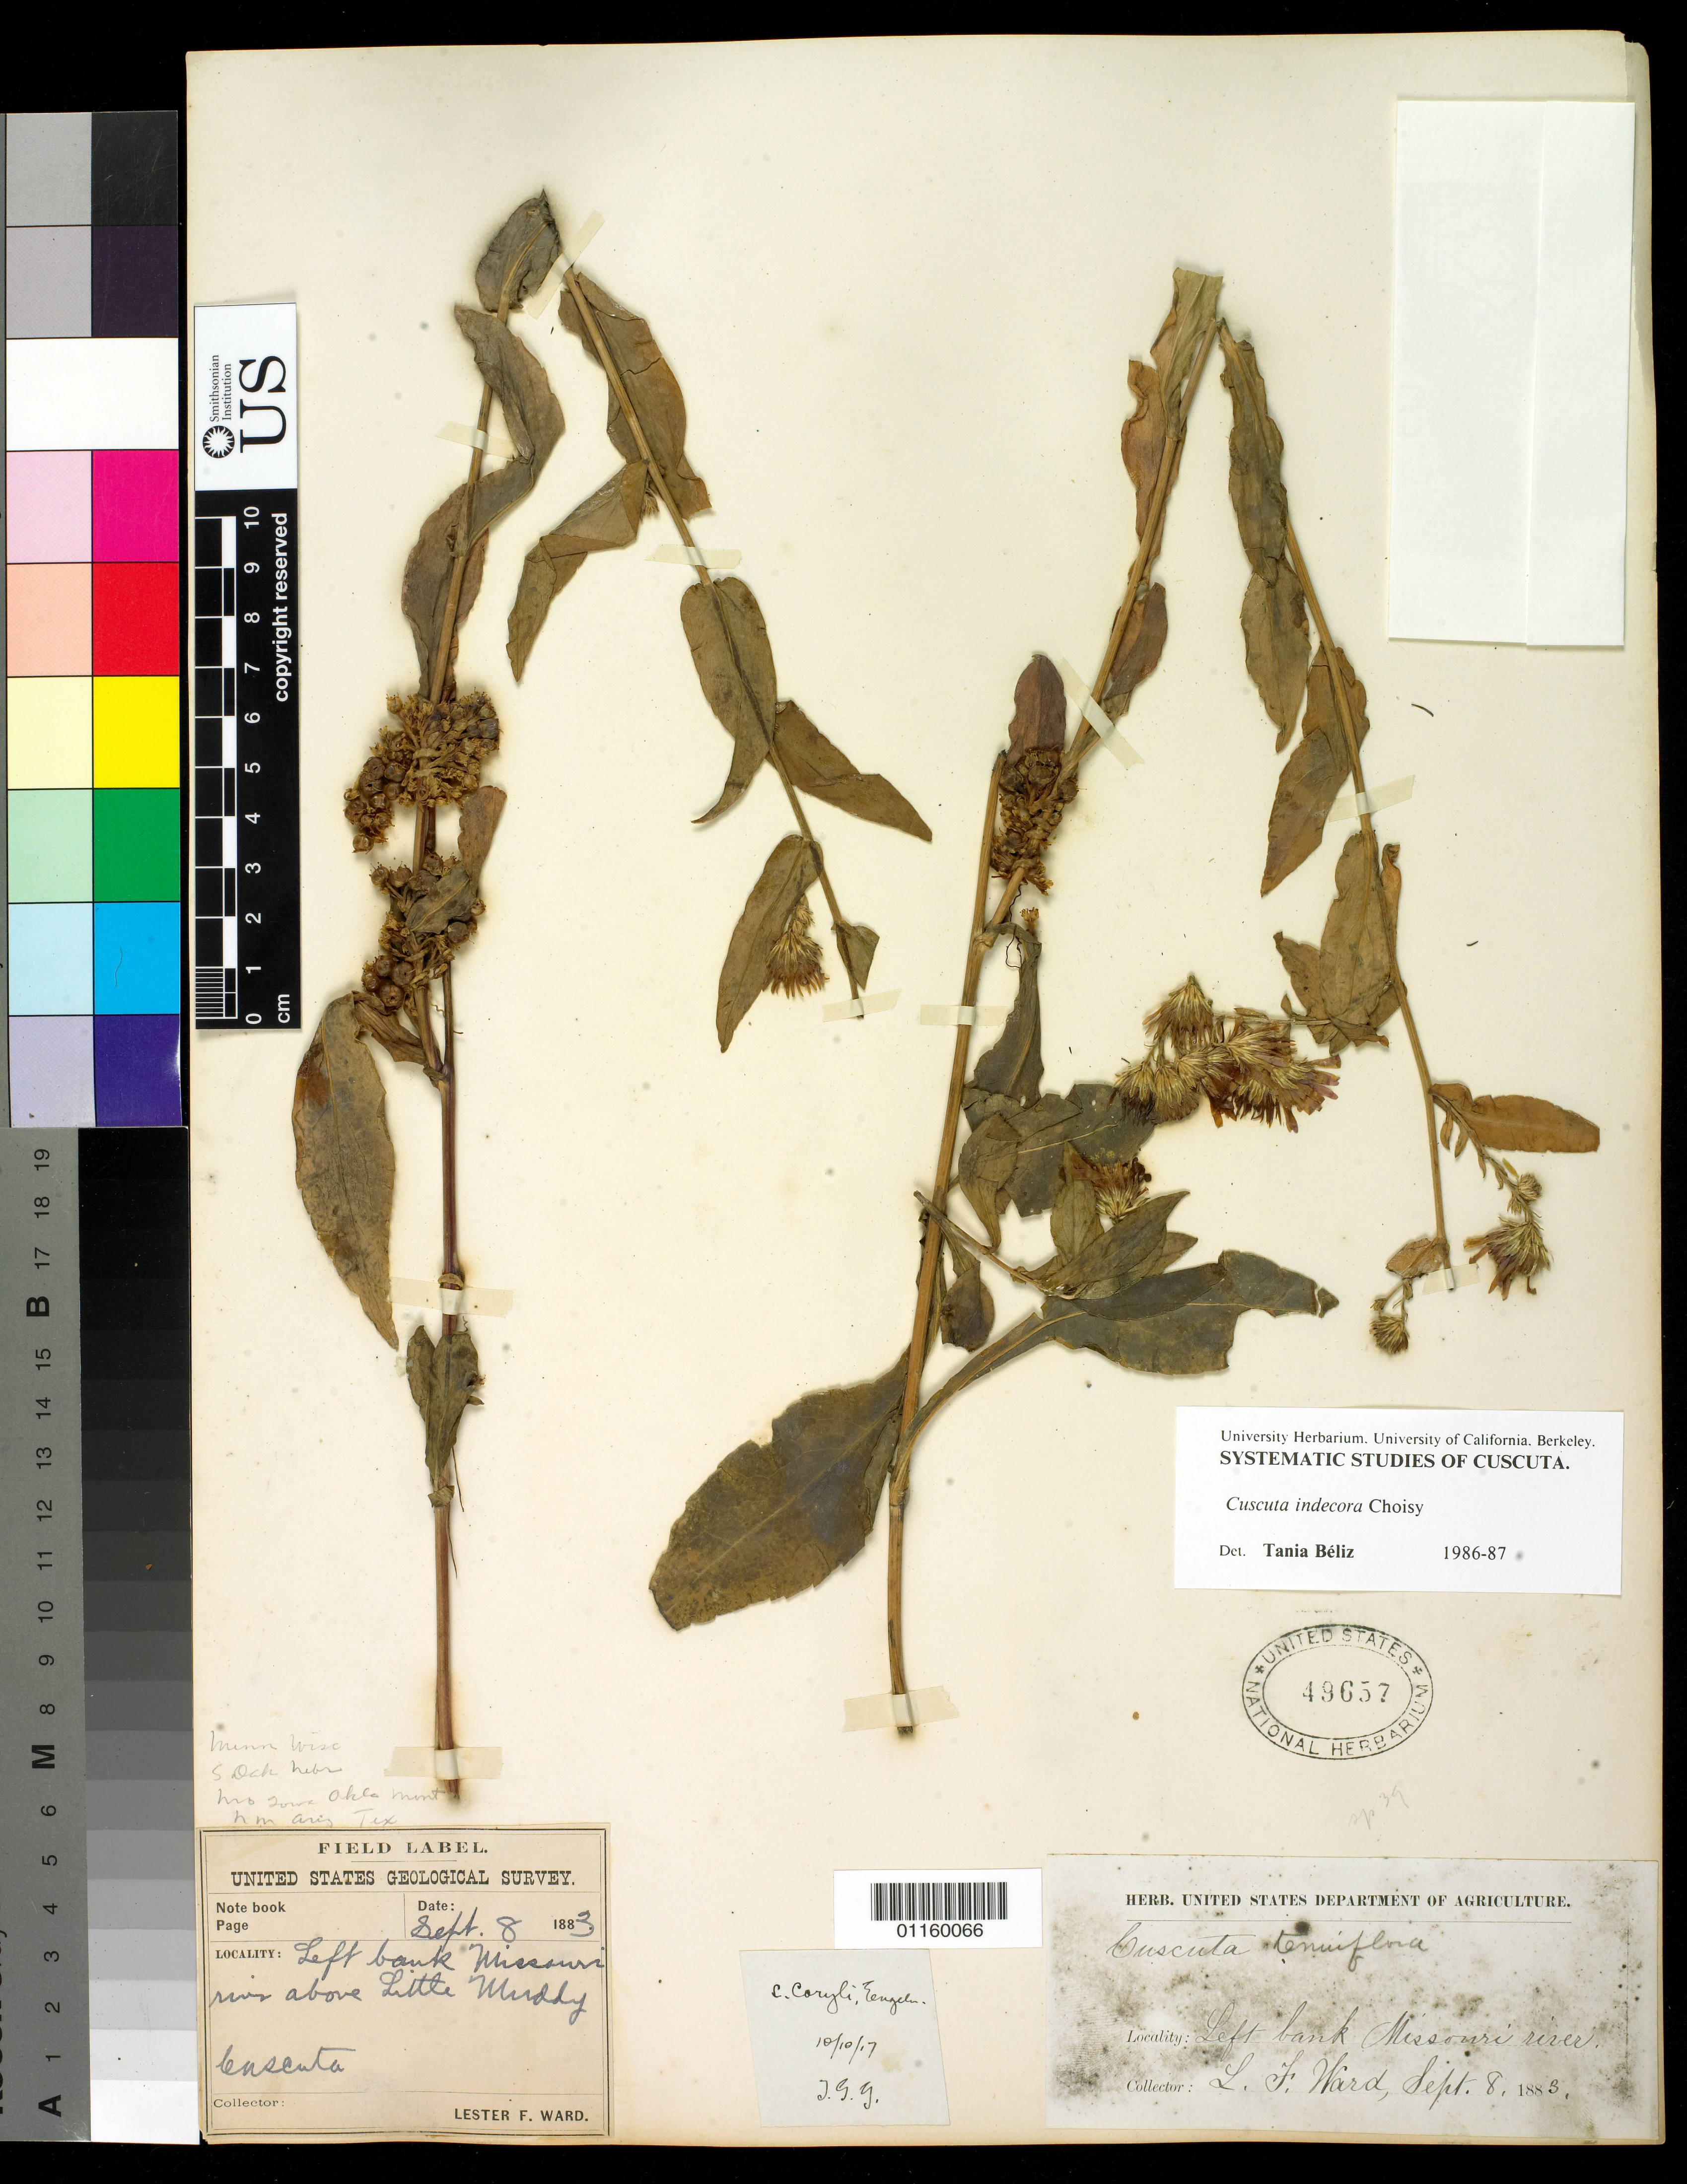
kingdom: Plantae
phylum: Tracheophyta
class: Magnoliopsida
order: Solanales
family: Convolvulaceae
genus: Cuscuta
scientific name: Cuscuta indecora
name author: Choisy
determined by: Béliz, T.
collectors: L. F. Ward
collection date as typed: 8 Sep 1883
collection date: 1883-09-08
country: United States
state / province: North Dakota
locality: Left bank Missouri River above Little Muddy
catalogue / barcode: US 49657